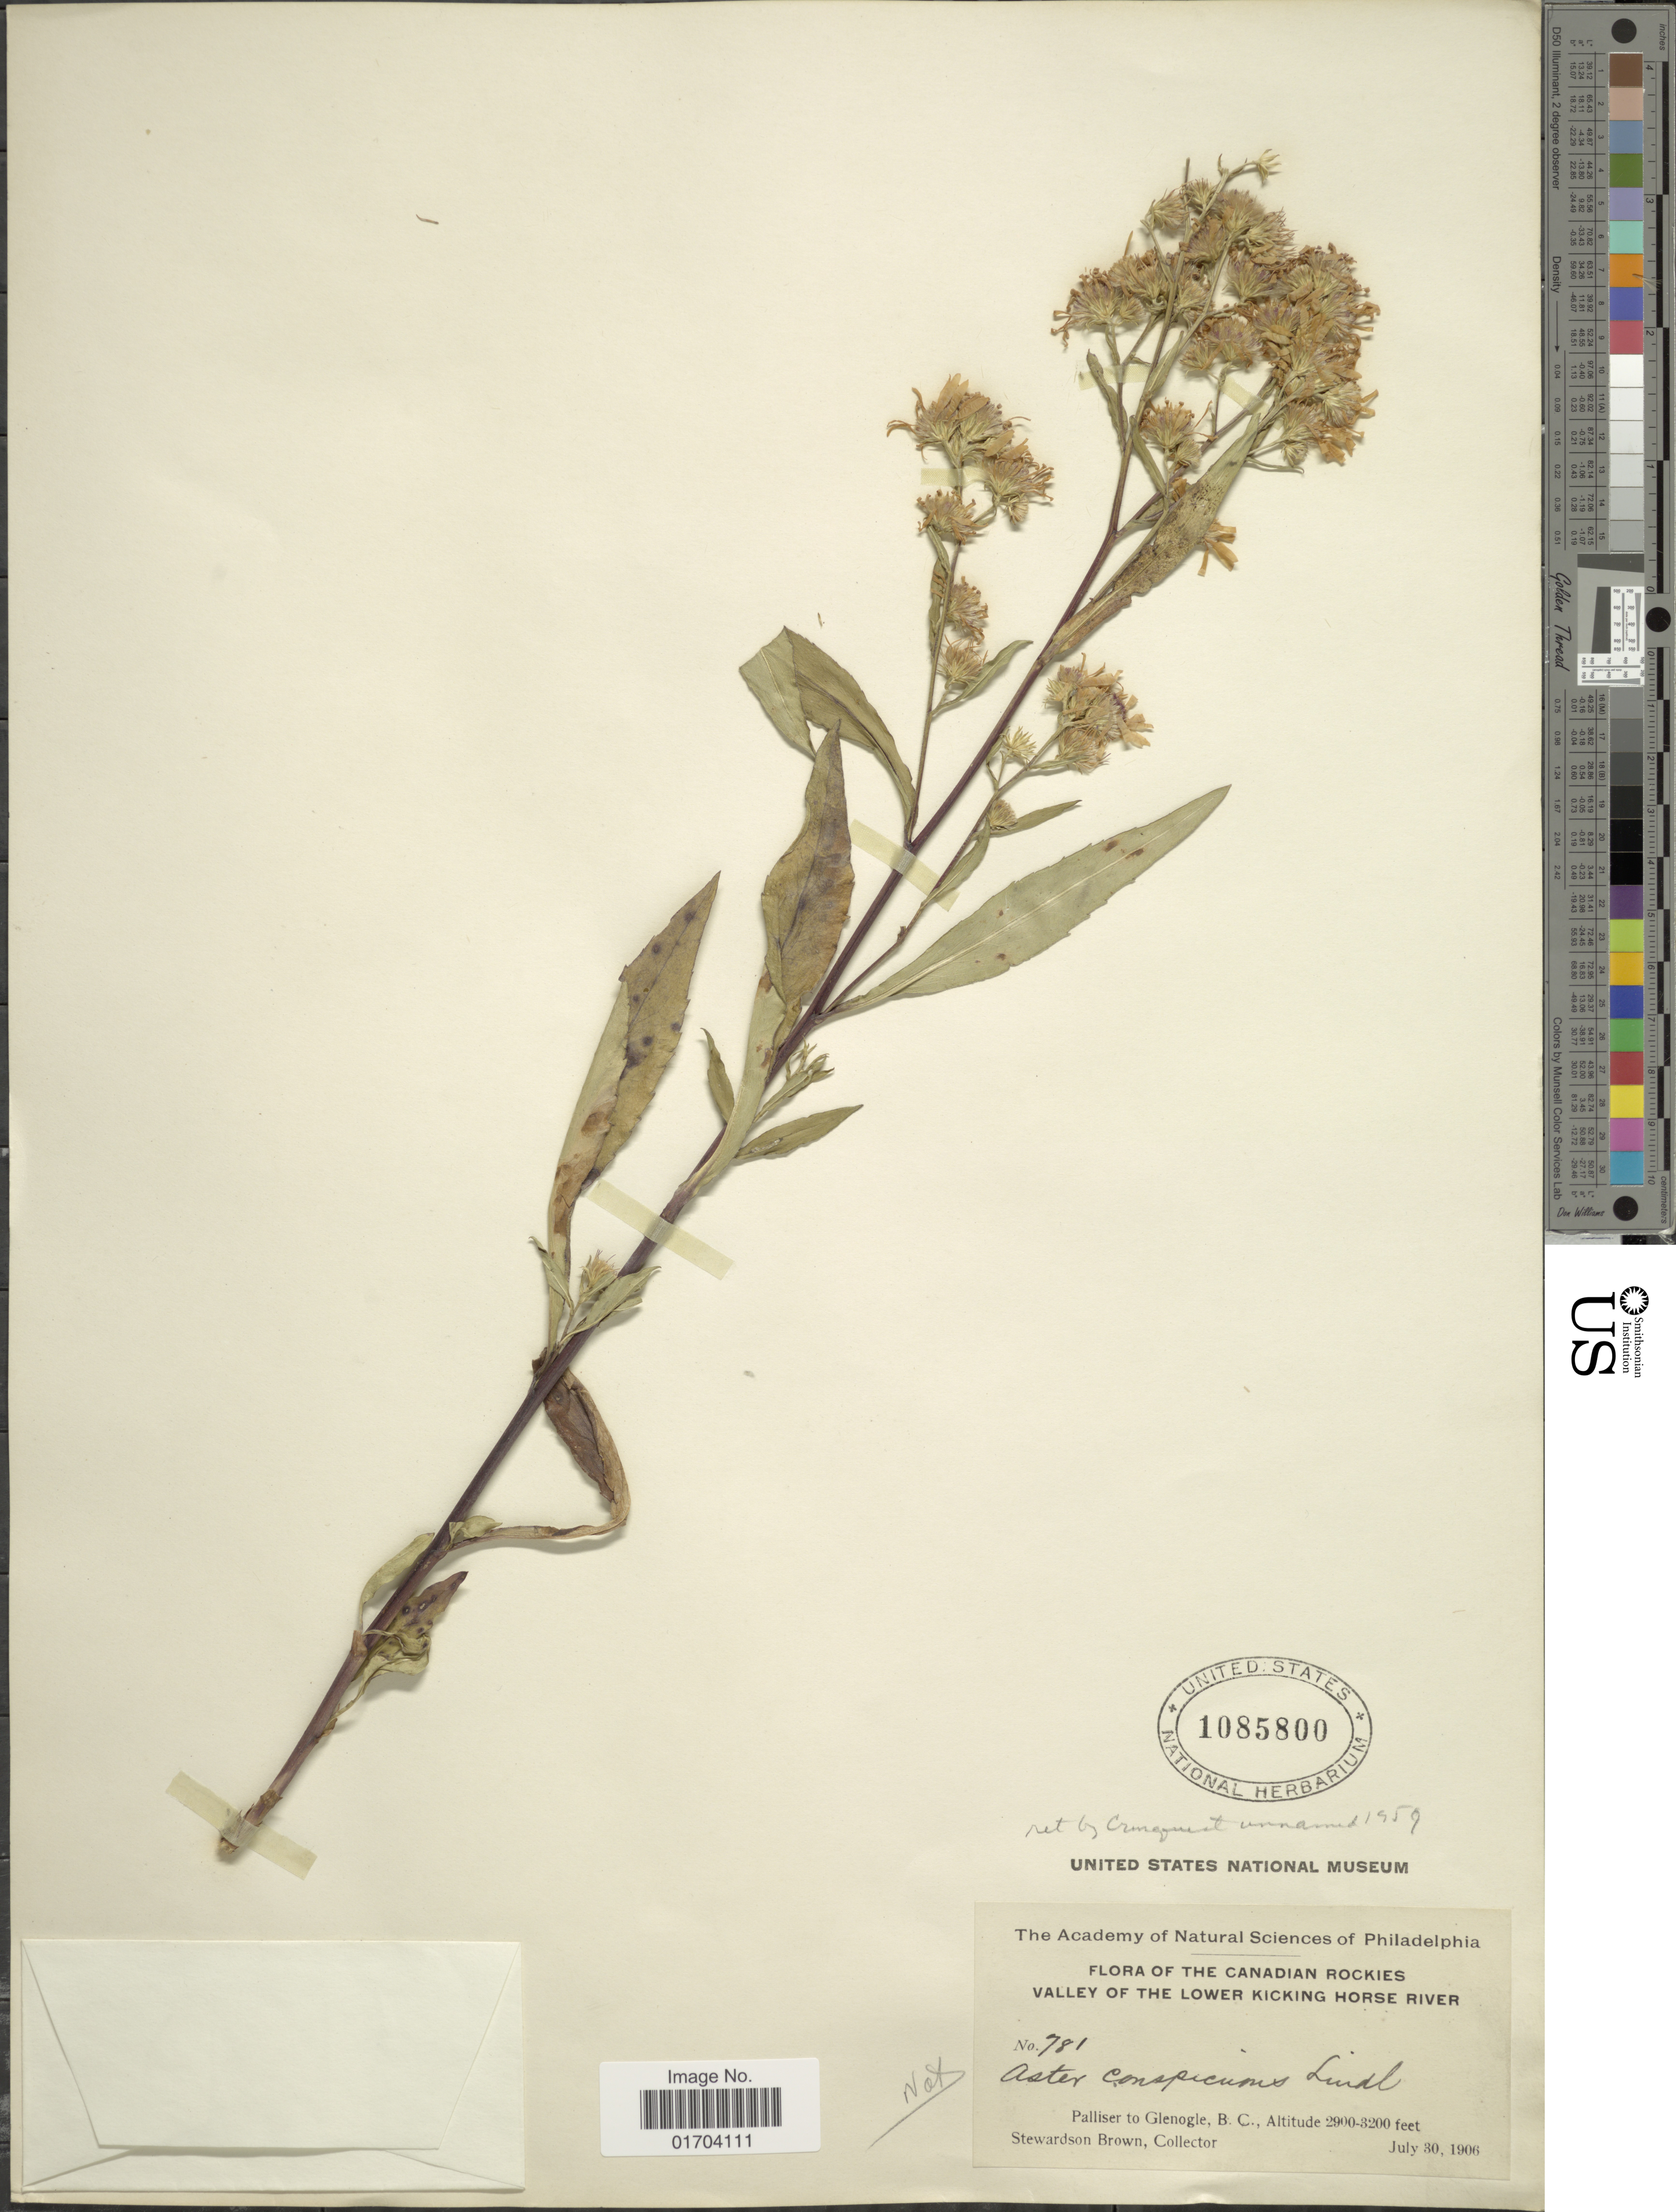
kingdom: Plantae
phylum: Tracheophyta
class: Magnoliopsida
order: Asterales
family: Asteraceae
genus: Symphyotrichum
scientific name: Symphyotrichum sp.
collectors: S. Brown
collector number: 781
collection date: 1906-07-30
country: Canada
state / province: British Columbia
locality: The Canadian Rockies valley of the lower Kicking Horse River. Palliser to Glenogle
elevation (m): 884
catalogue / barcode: US 1085800